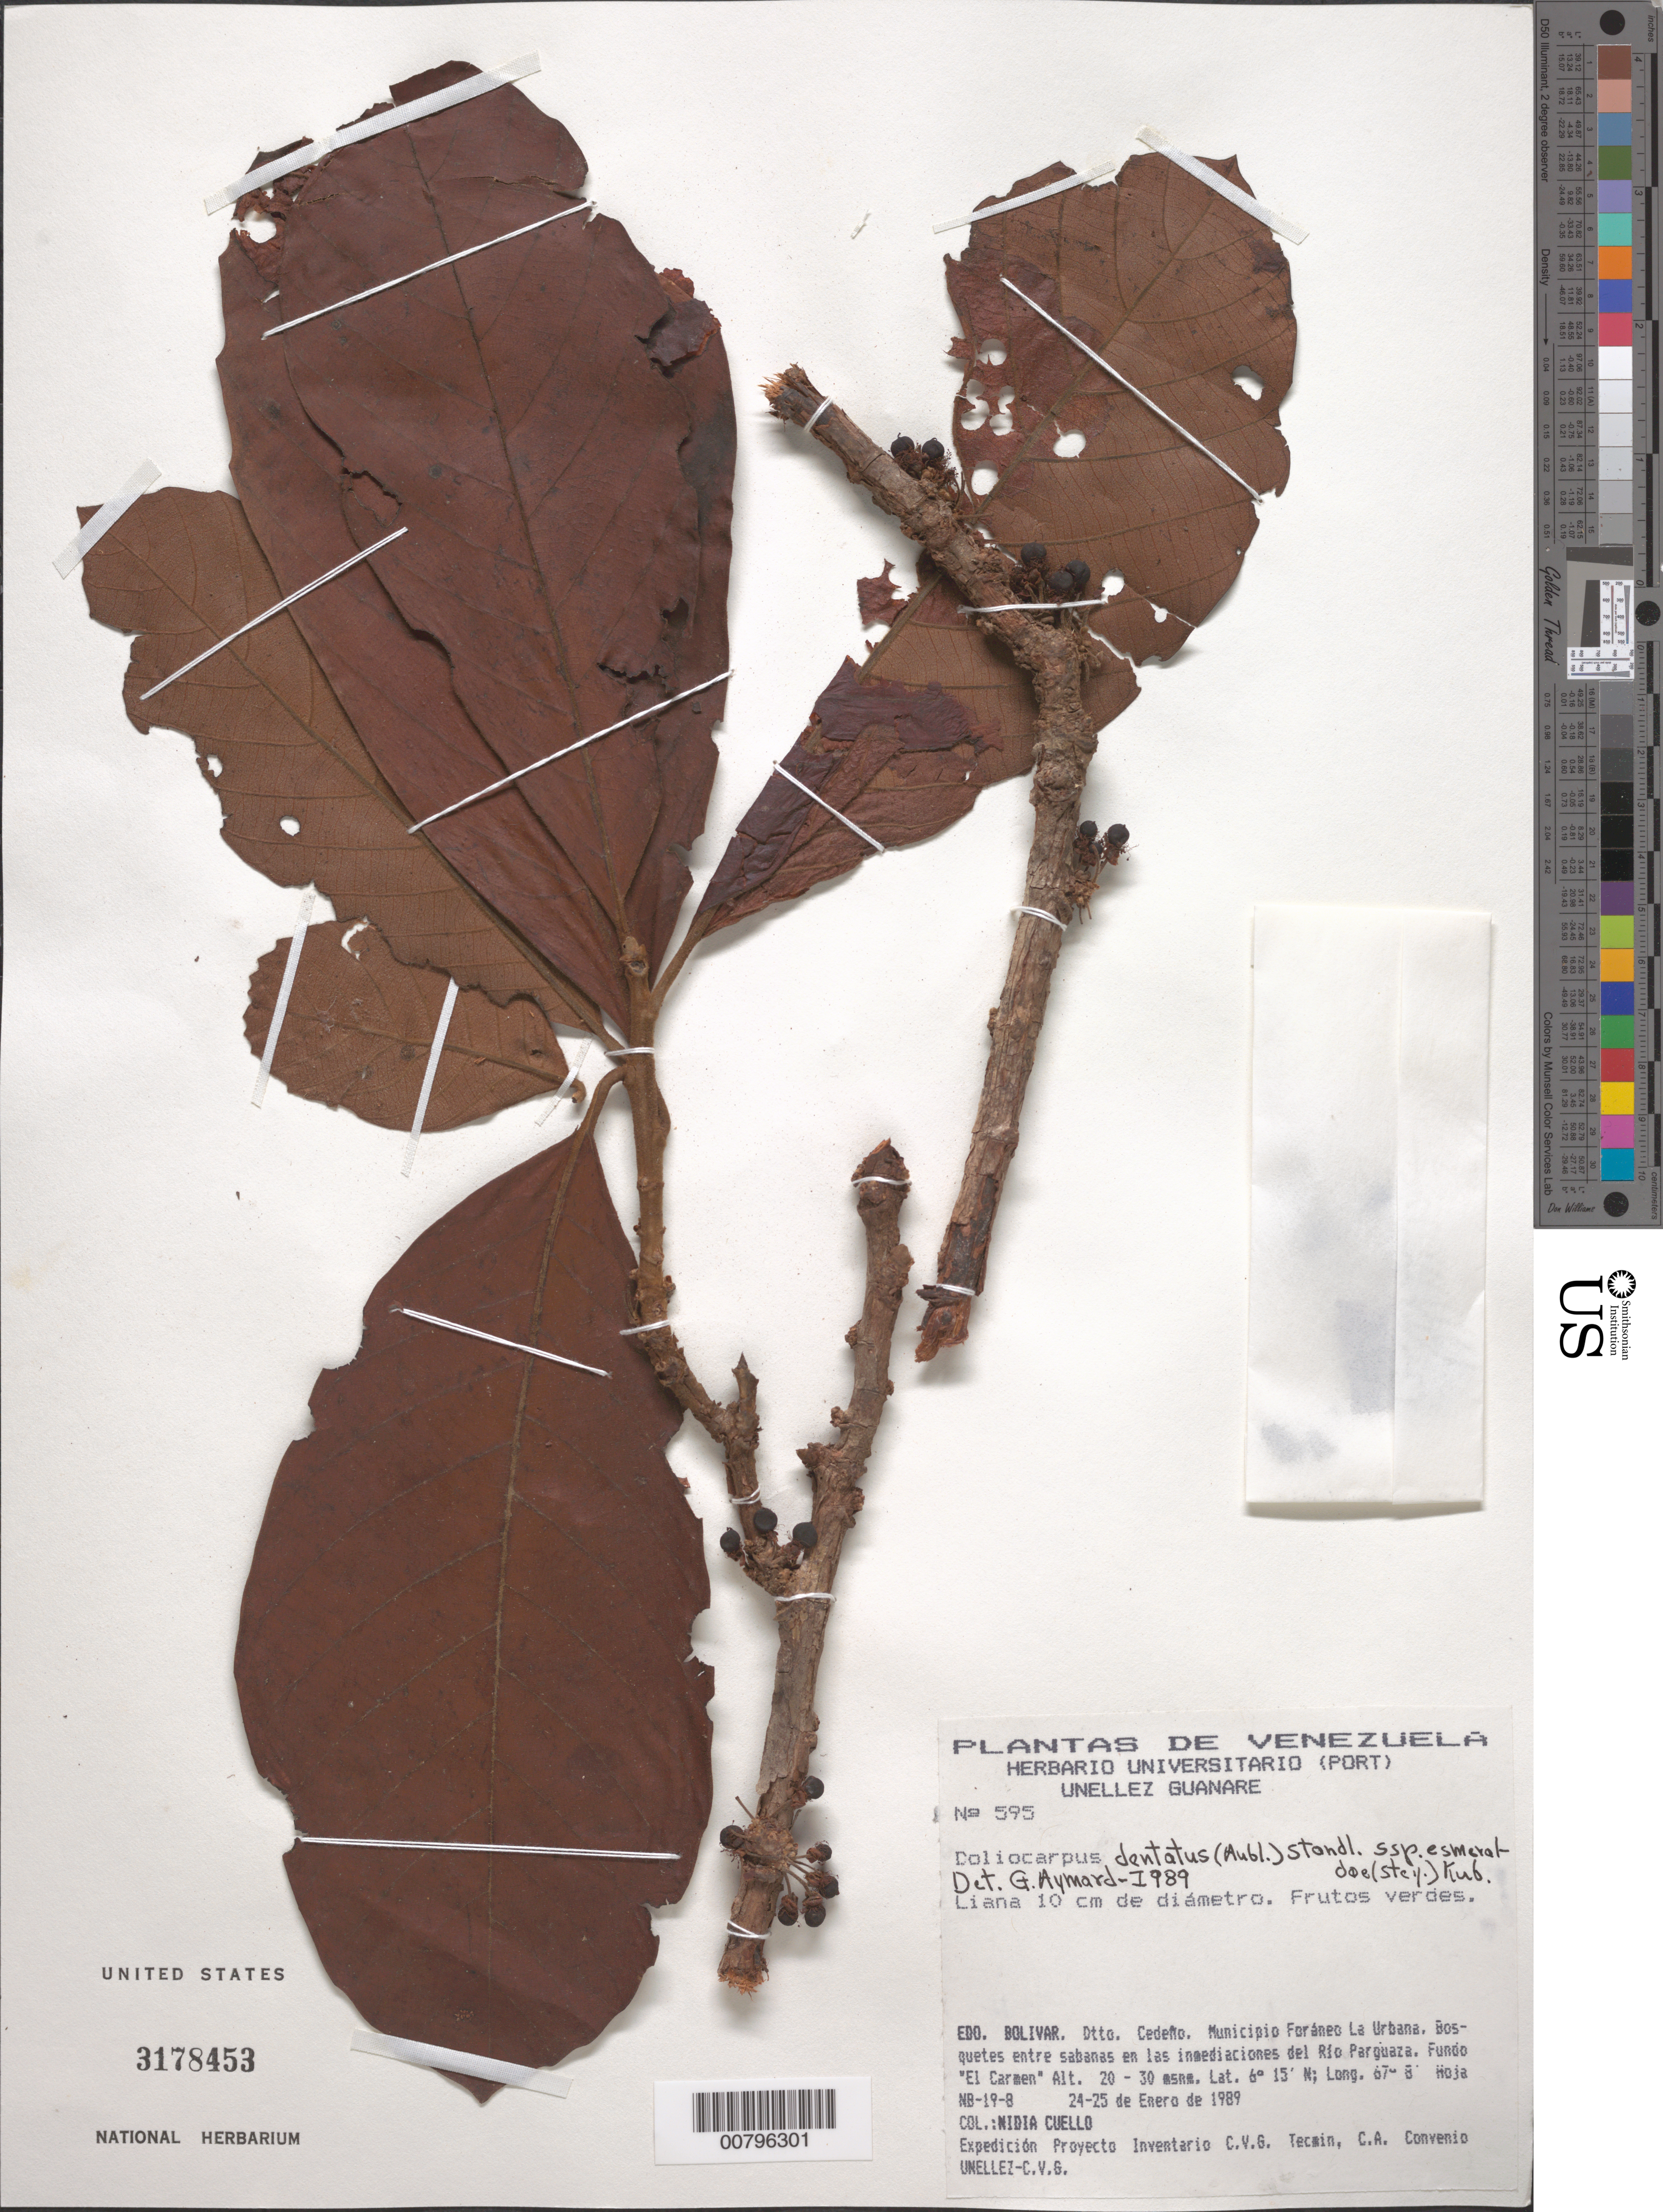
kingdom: Plantae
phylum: Tracheophyta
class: Magnoliopsida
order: Dilleniales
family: Dilleniaceae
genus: Doliocarpus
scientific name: Doliocarpus spathulifolius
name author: Kubitzki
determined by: Victor Longhi Monzoli, João, (BRAZIL)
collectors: N. L. Cuello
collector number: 595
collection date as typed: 24-Jan-89 to 25-Jan-89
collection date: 1989-01-24/1989-01-25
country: Venezuela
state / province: Bolívar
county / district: Cedeño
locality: Río Parguaza. Fundo "El Carmen"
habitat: Bosquetes entre sabanas en las inmediaciones del rio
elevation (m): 20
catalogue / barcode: US 3178453